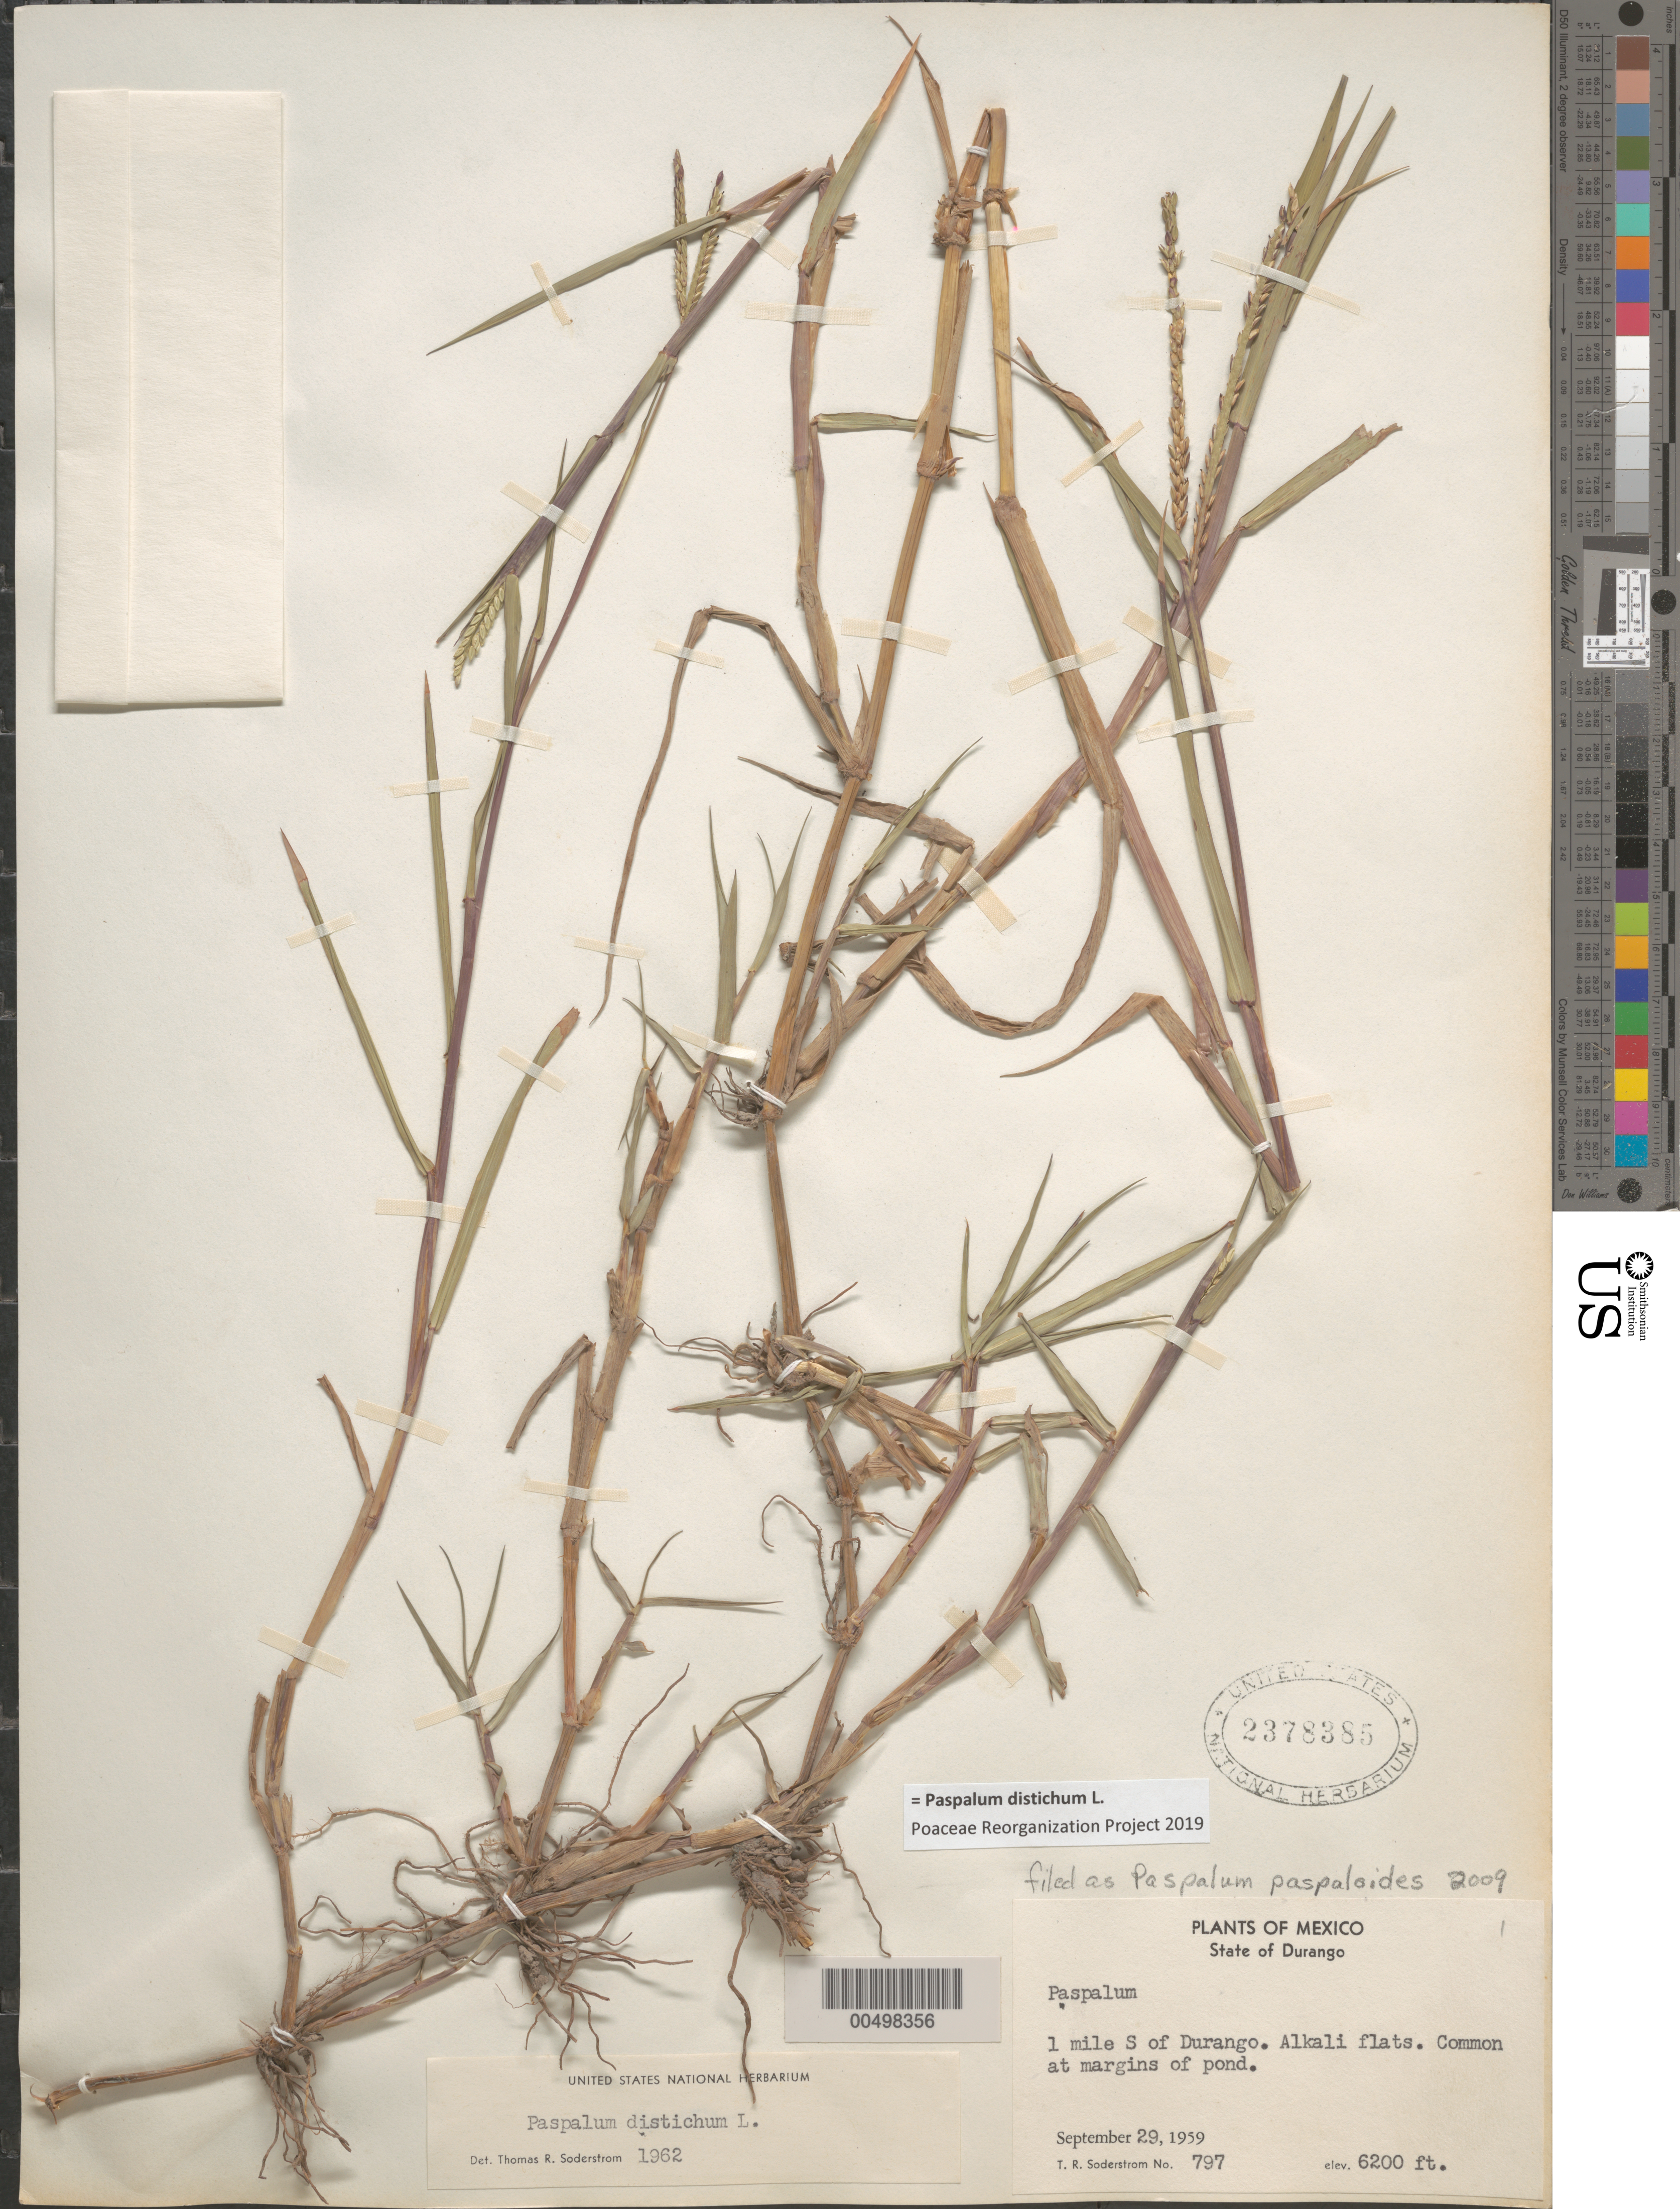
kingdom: Plantae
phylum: Tracheophyta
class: Liliopsida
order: Poales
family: Poaceae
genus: Paspalum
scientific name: Paspalum paspaloides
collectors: T. R. Soderstrom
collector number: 797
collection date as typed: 29 Sep 1959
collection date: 1959-09-29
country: Mexico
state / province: Durango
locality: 1 mi S of Durango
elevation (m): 1890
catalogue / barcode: US 2378385